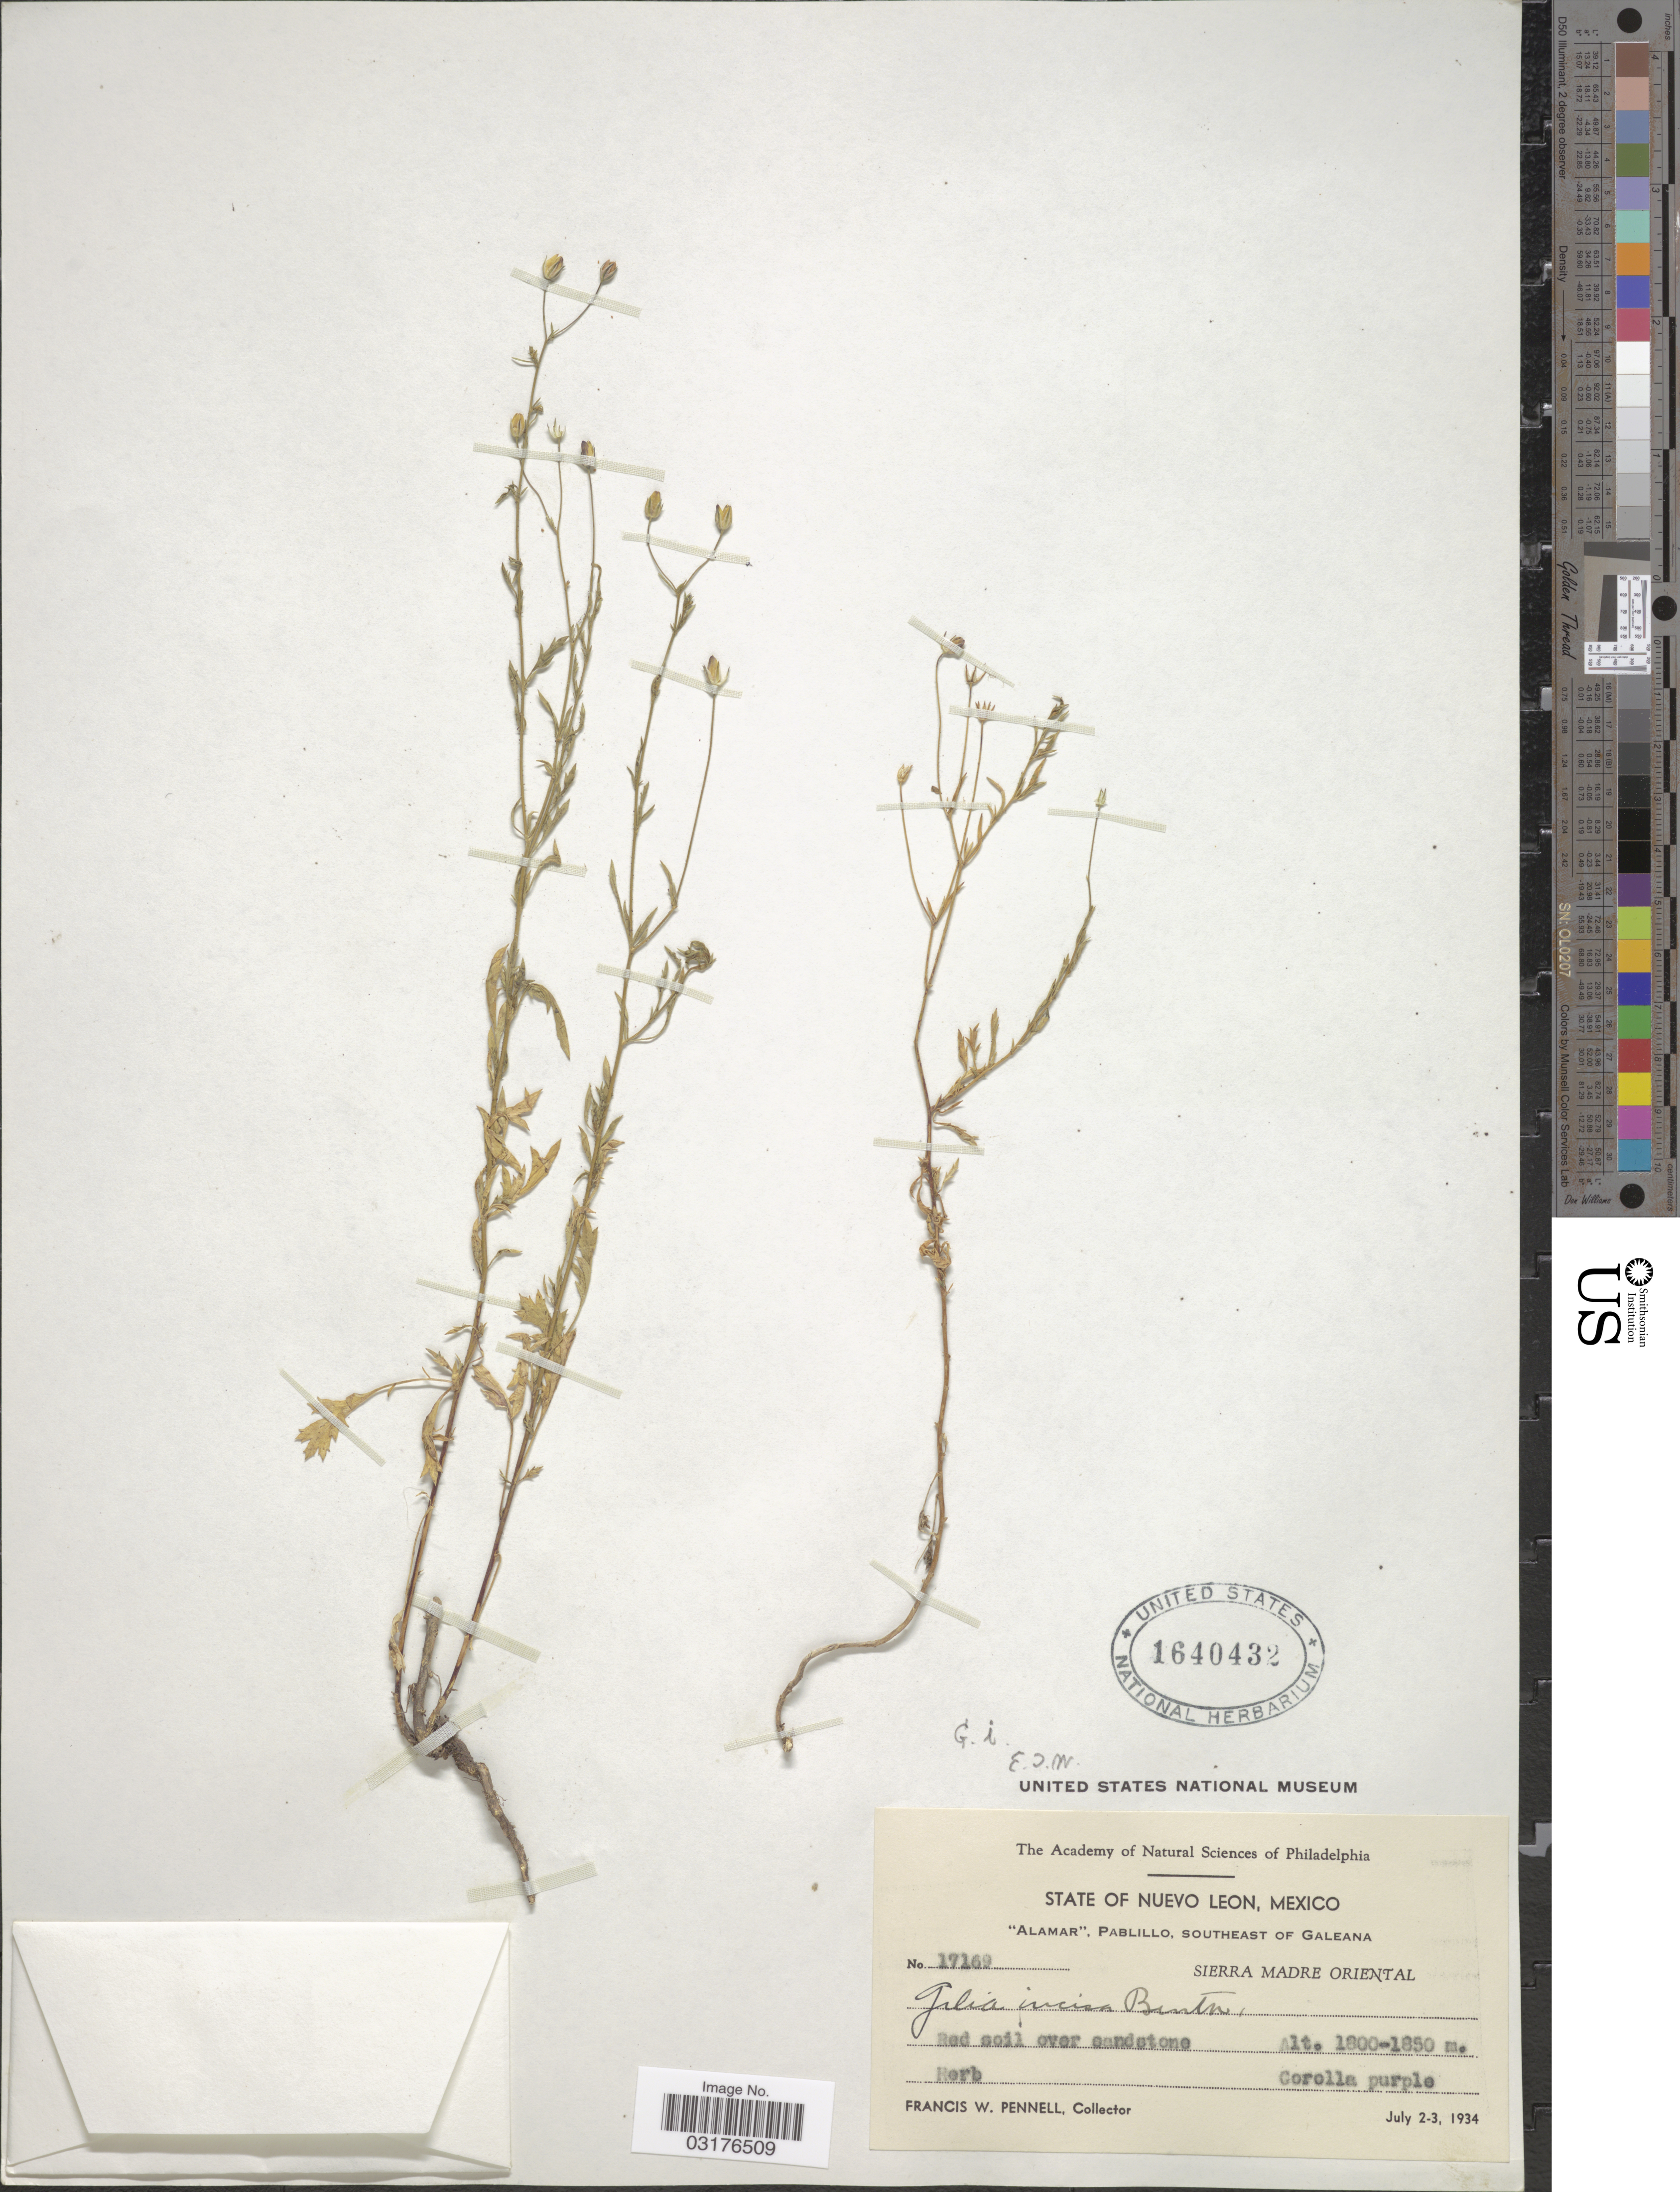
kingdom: Plantae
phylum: Tracheophyta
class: Magnoliopsida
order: Ericales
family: Polemoniaceae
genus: Giliastrum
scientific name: Giliastrum incisum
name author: (Benth.) J.M. Porter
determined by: Strong, Mark T., (BOT), Smithsonian Institution - National Museum of Natural History (UNITED STATES)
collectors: F. W. Pennell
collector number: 17169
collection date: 1934-07-02/1934-07-03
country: Mexico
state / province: Nuevo León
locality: Alamar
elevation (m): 1800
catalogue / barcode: US 1640432